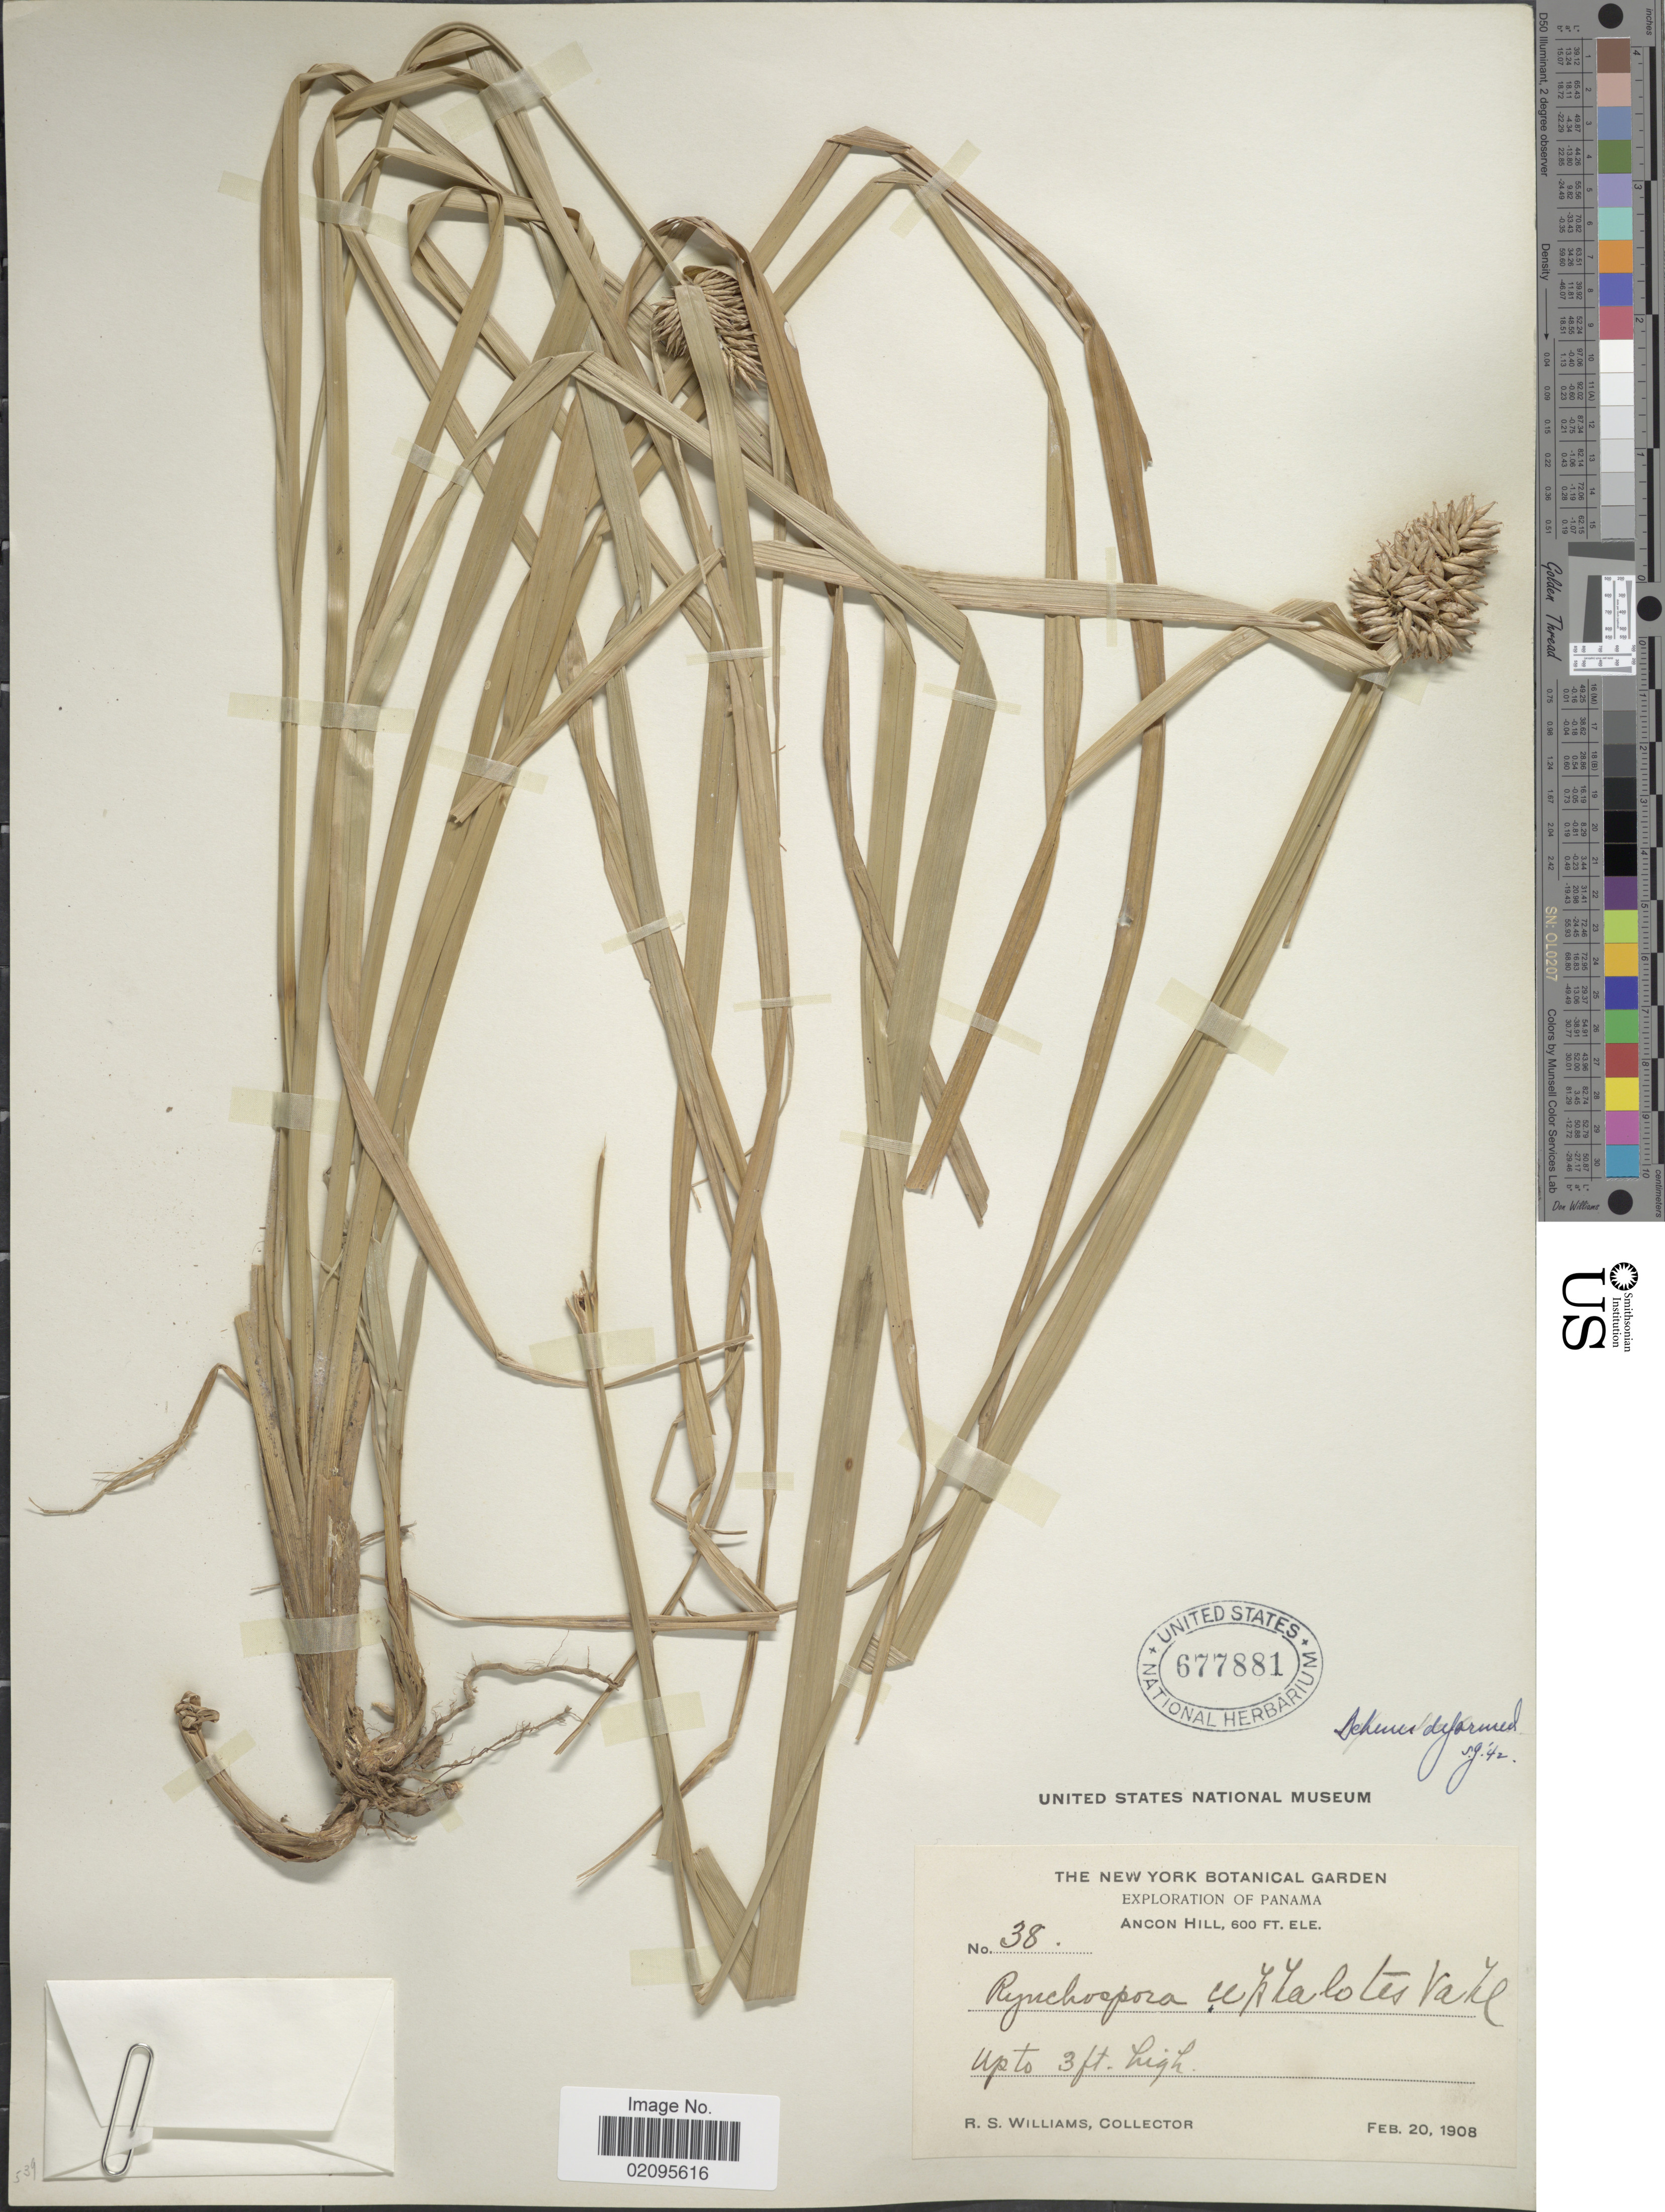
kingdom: Plantae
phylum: Tracheophyta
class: Liliopsida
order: Poales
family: Cyperaceae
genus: Rhynchospora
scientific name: Rhynchospora cephalotes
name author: (L.) Vahl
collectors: R. S. Williams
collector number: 38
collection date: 1908-02-20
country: Panama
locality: Ancon Hill.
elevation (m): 183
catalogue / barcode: US 677881